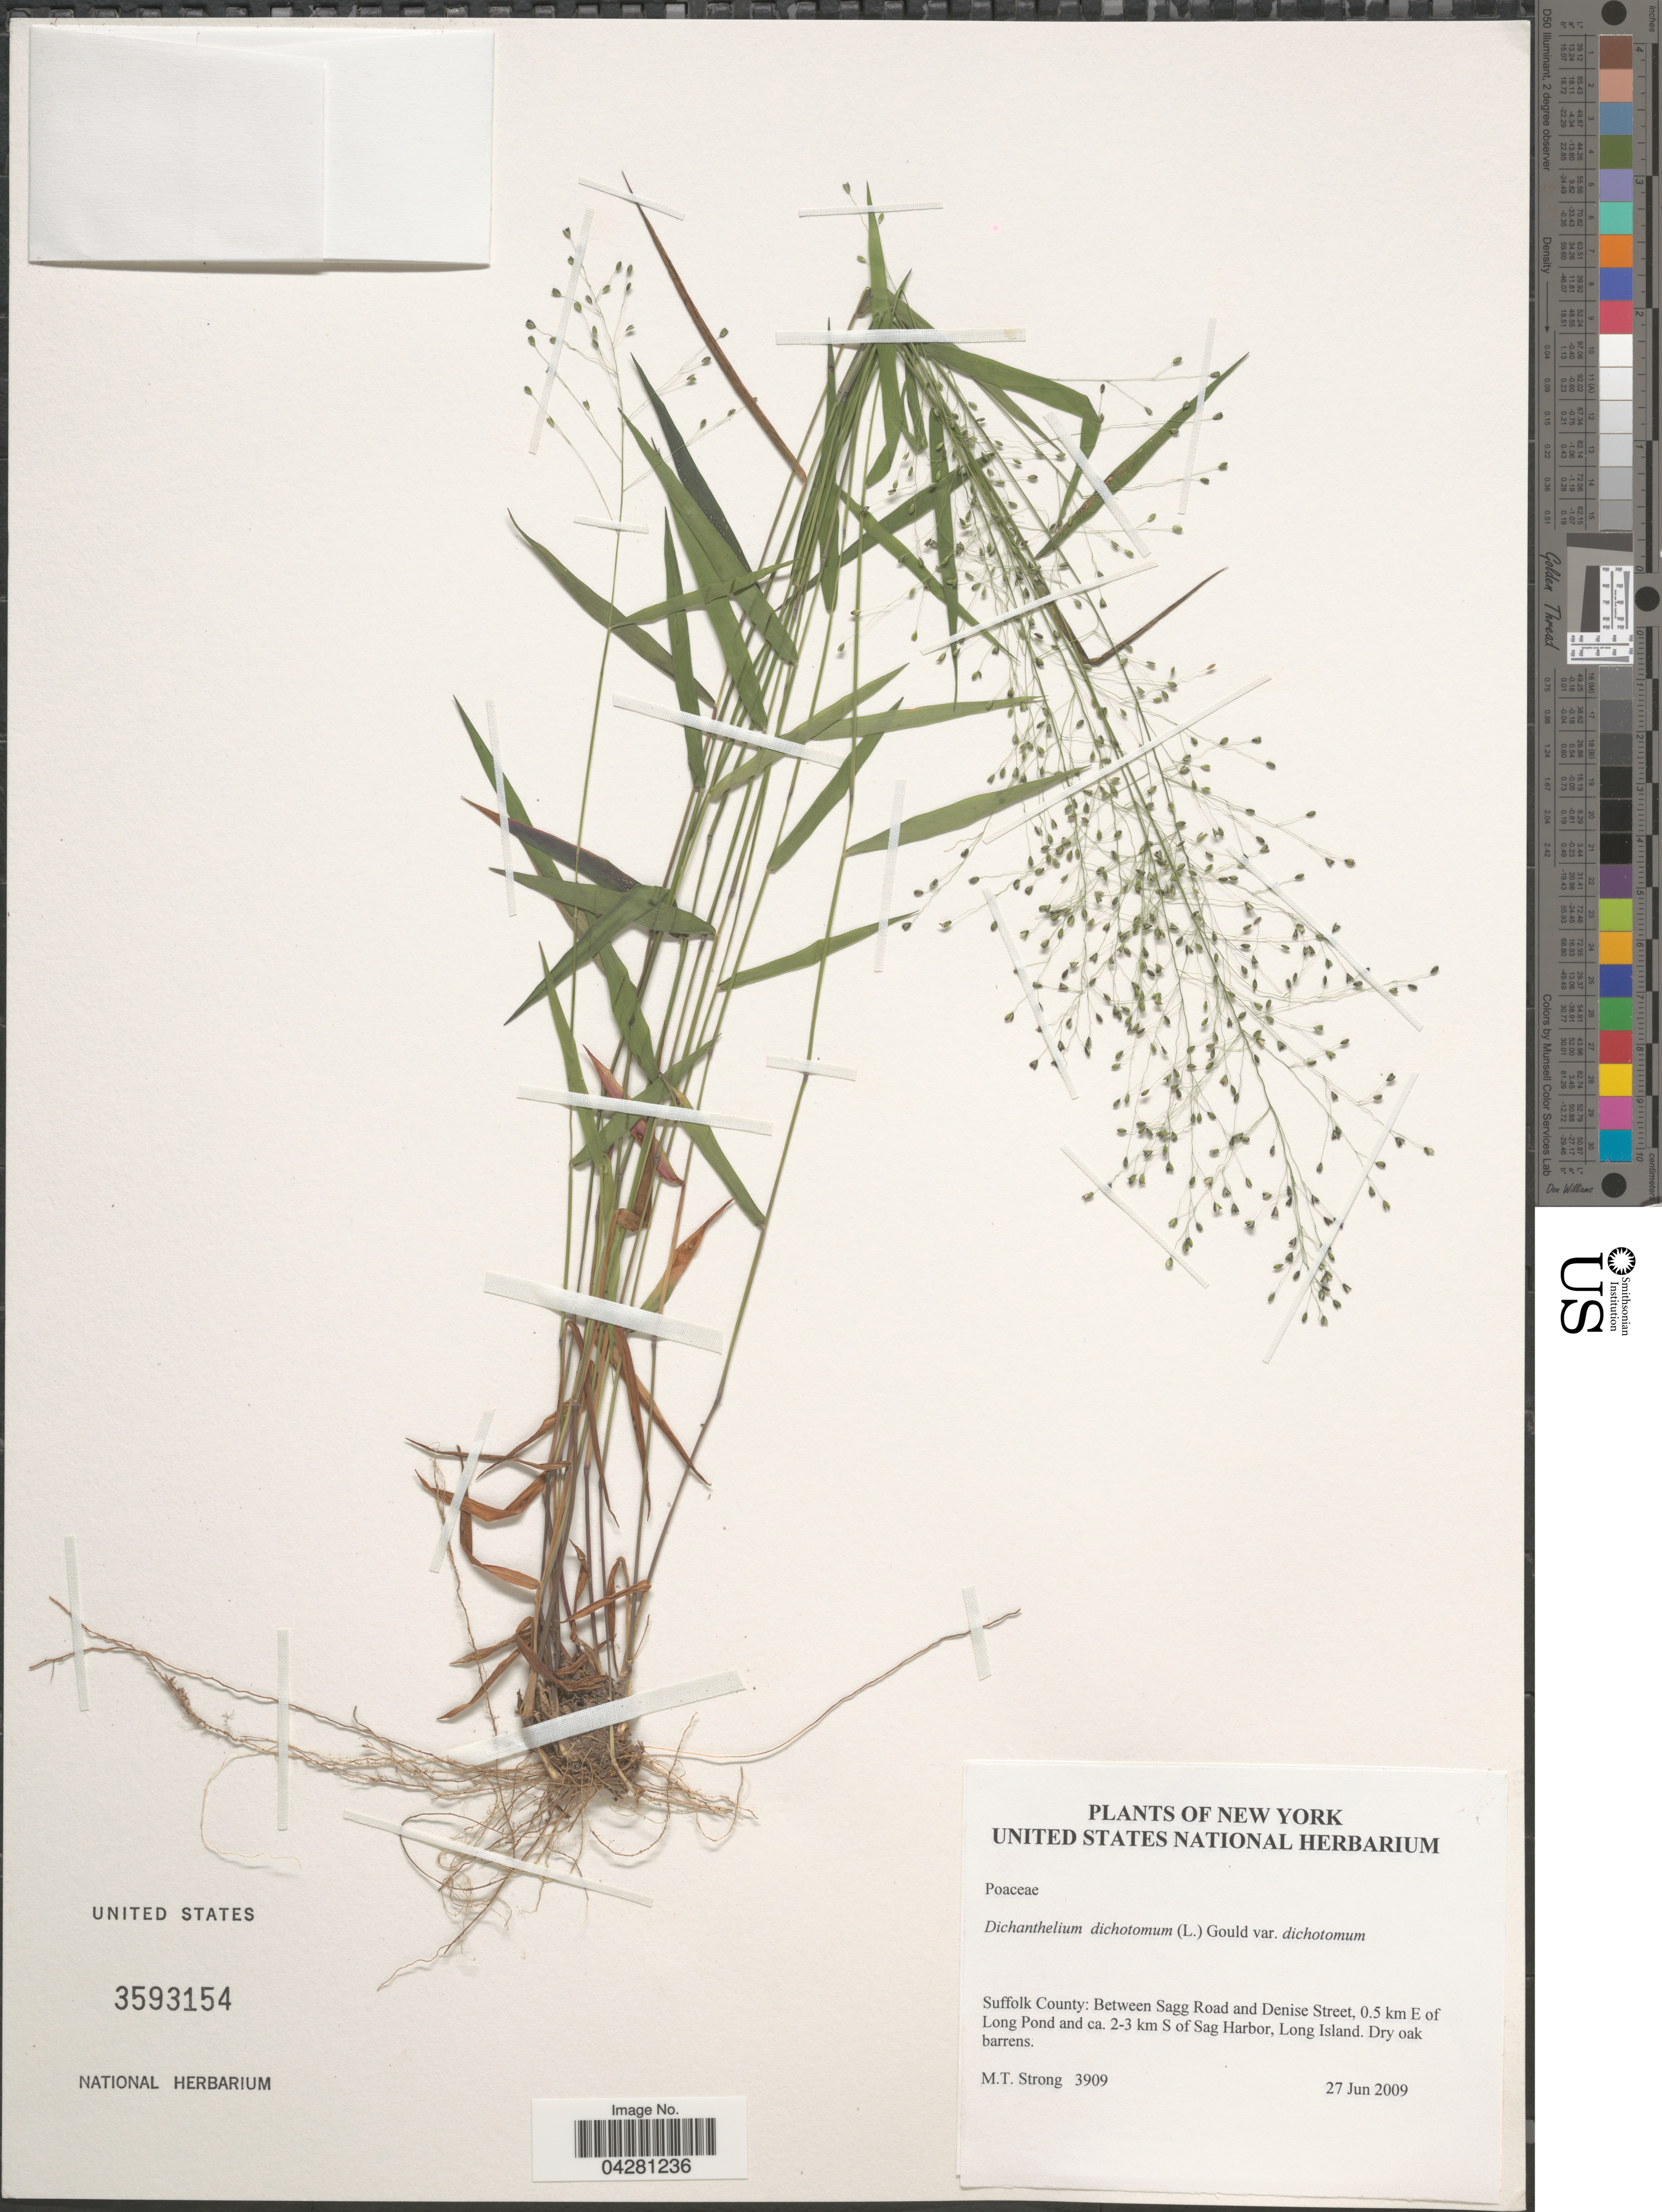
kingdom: Plantae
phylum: Tracheophyta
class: Liliopsida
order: Poales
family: Poaceae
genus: Dichanthelium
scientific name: Dichanthelium dichotomum var. dichotomum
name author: (L.) Gould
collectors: M. T. Strong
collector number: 3909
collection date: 2009-06-27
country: United States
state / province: New York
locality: Suffolk County: Between Sagg Road and Denise Street, 0.5 km E of Long Pond and ca. 2-3 km S of Sag Harbor, Long Island.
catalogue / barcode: US 3593154